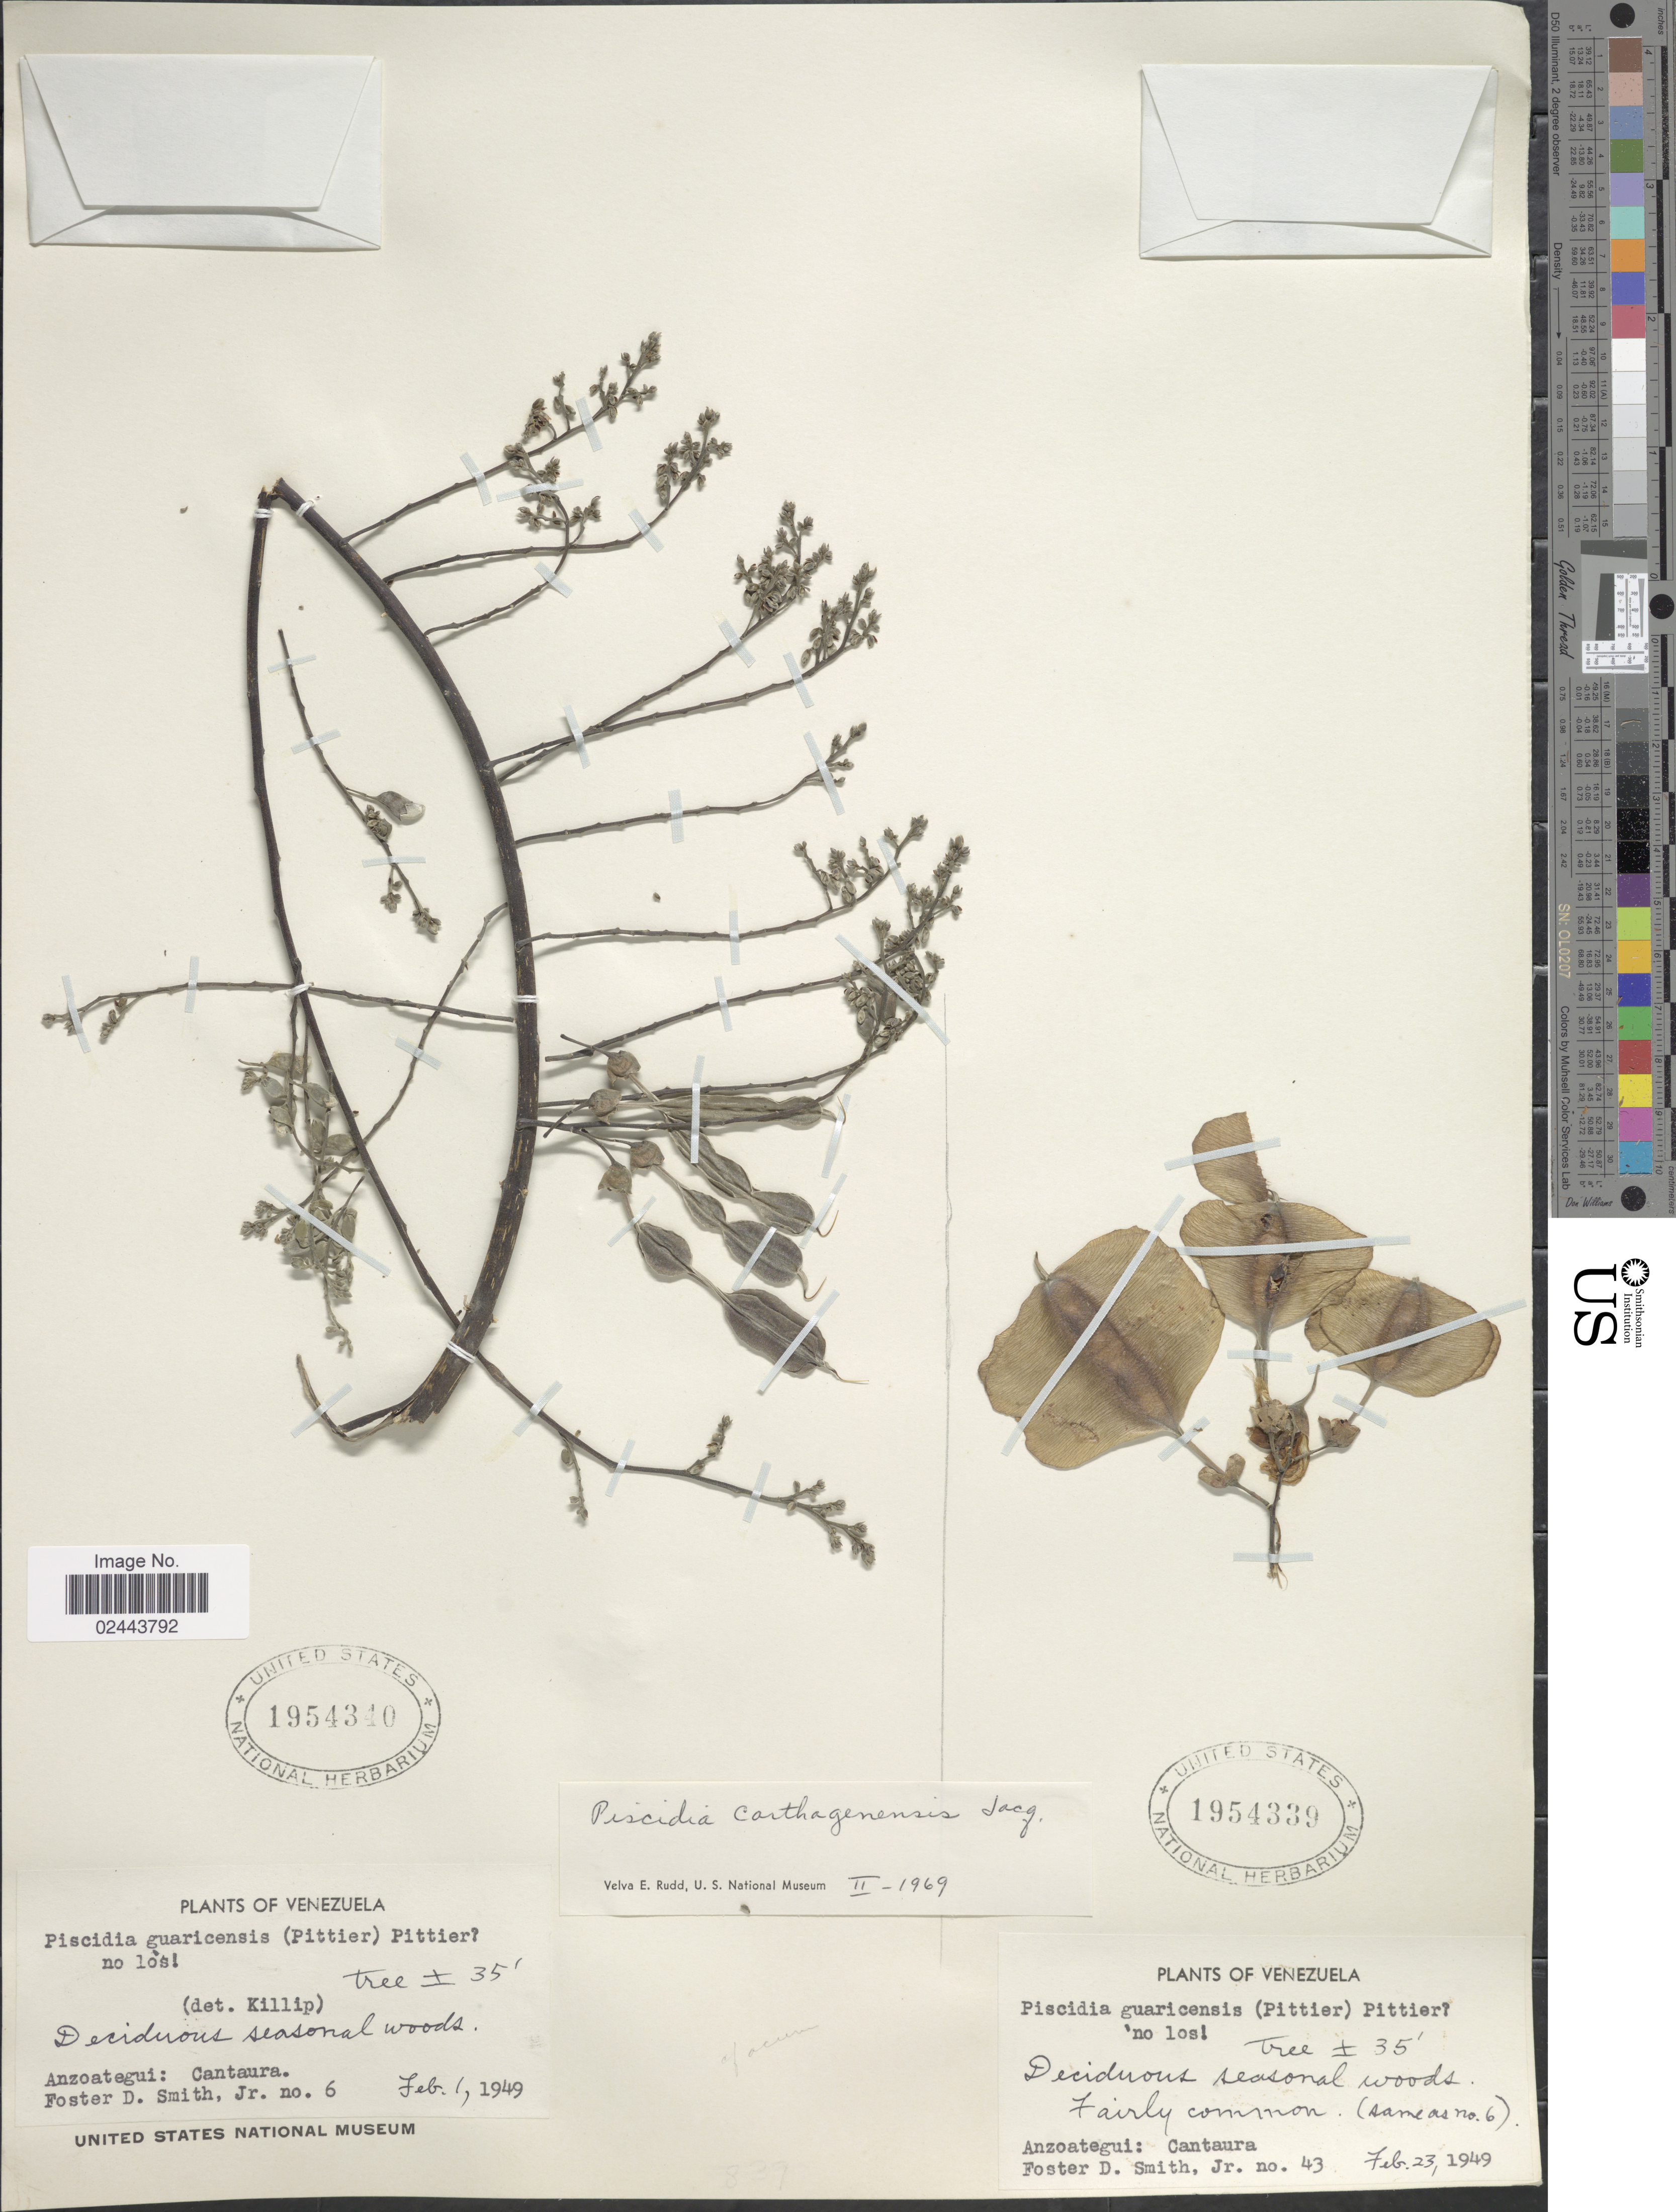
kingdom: Plantae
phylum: Tracheophyta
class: Magnoliopsida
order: Fabales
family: Fabaceae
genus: Piscidia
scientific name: Piscidia carthagenensis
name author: Jacq.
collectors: F. Smith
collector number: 43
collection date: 1949-02-23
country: Venezuela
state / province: Anzoategui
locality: Cantaura.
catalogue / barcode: US 1954339-2